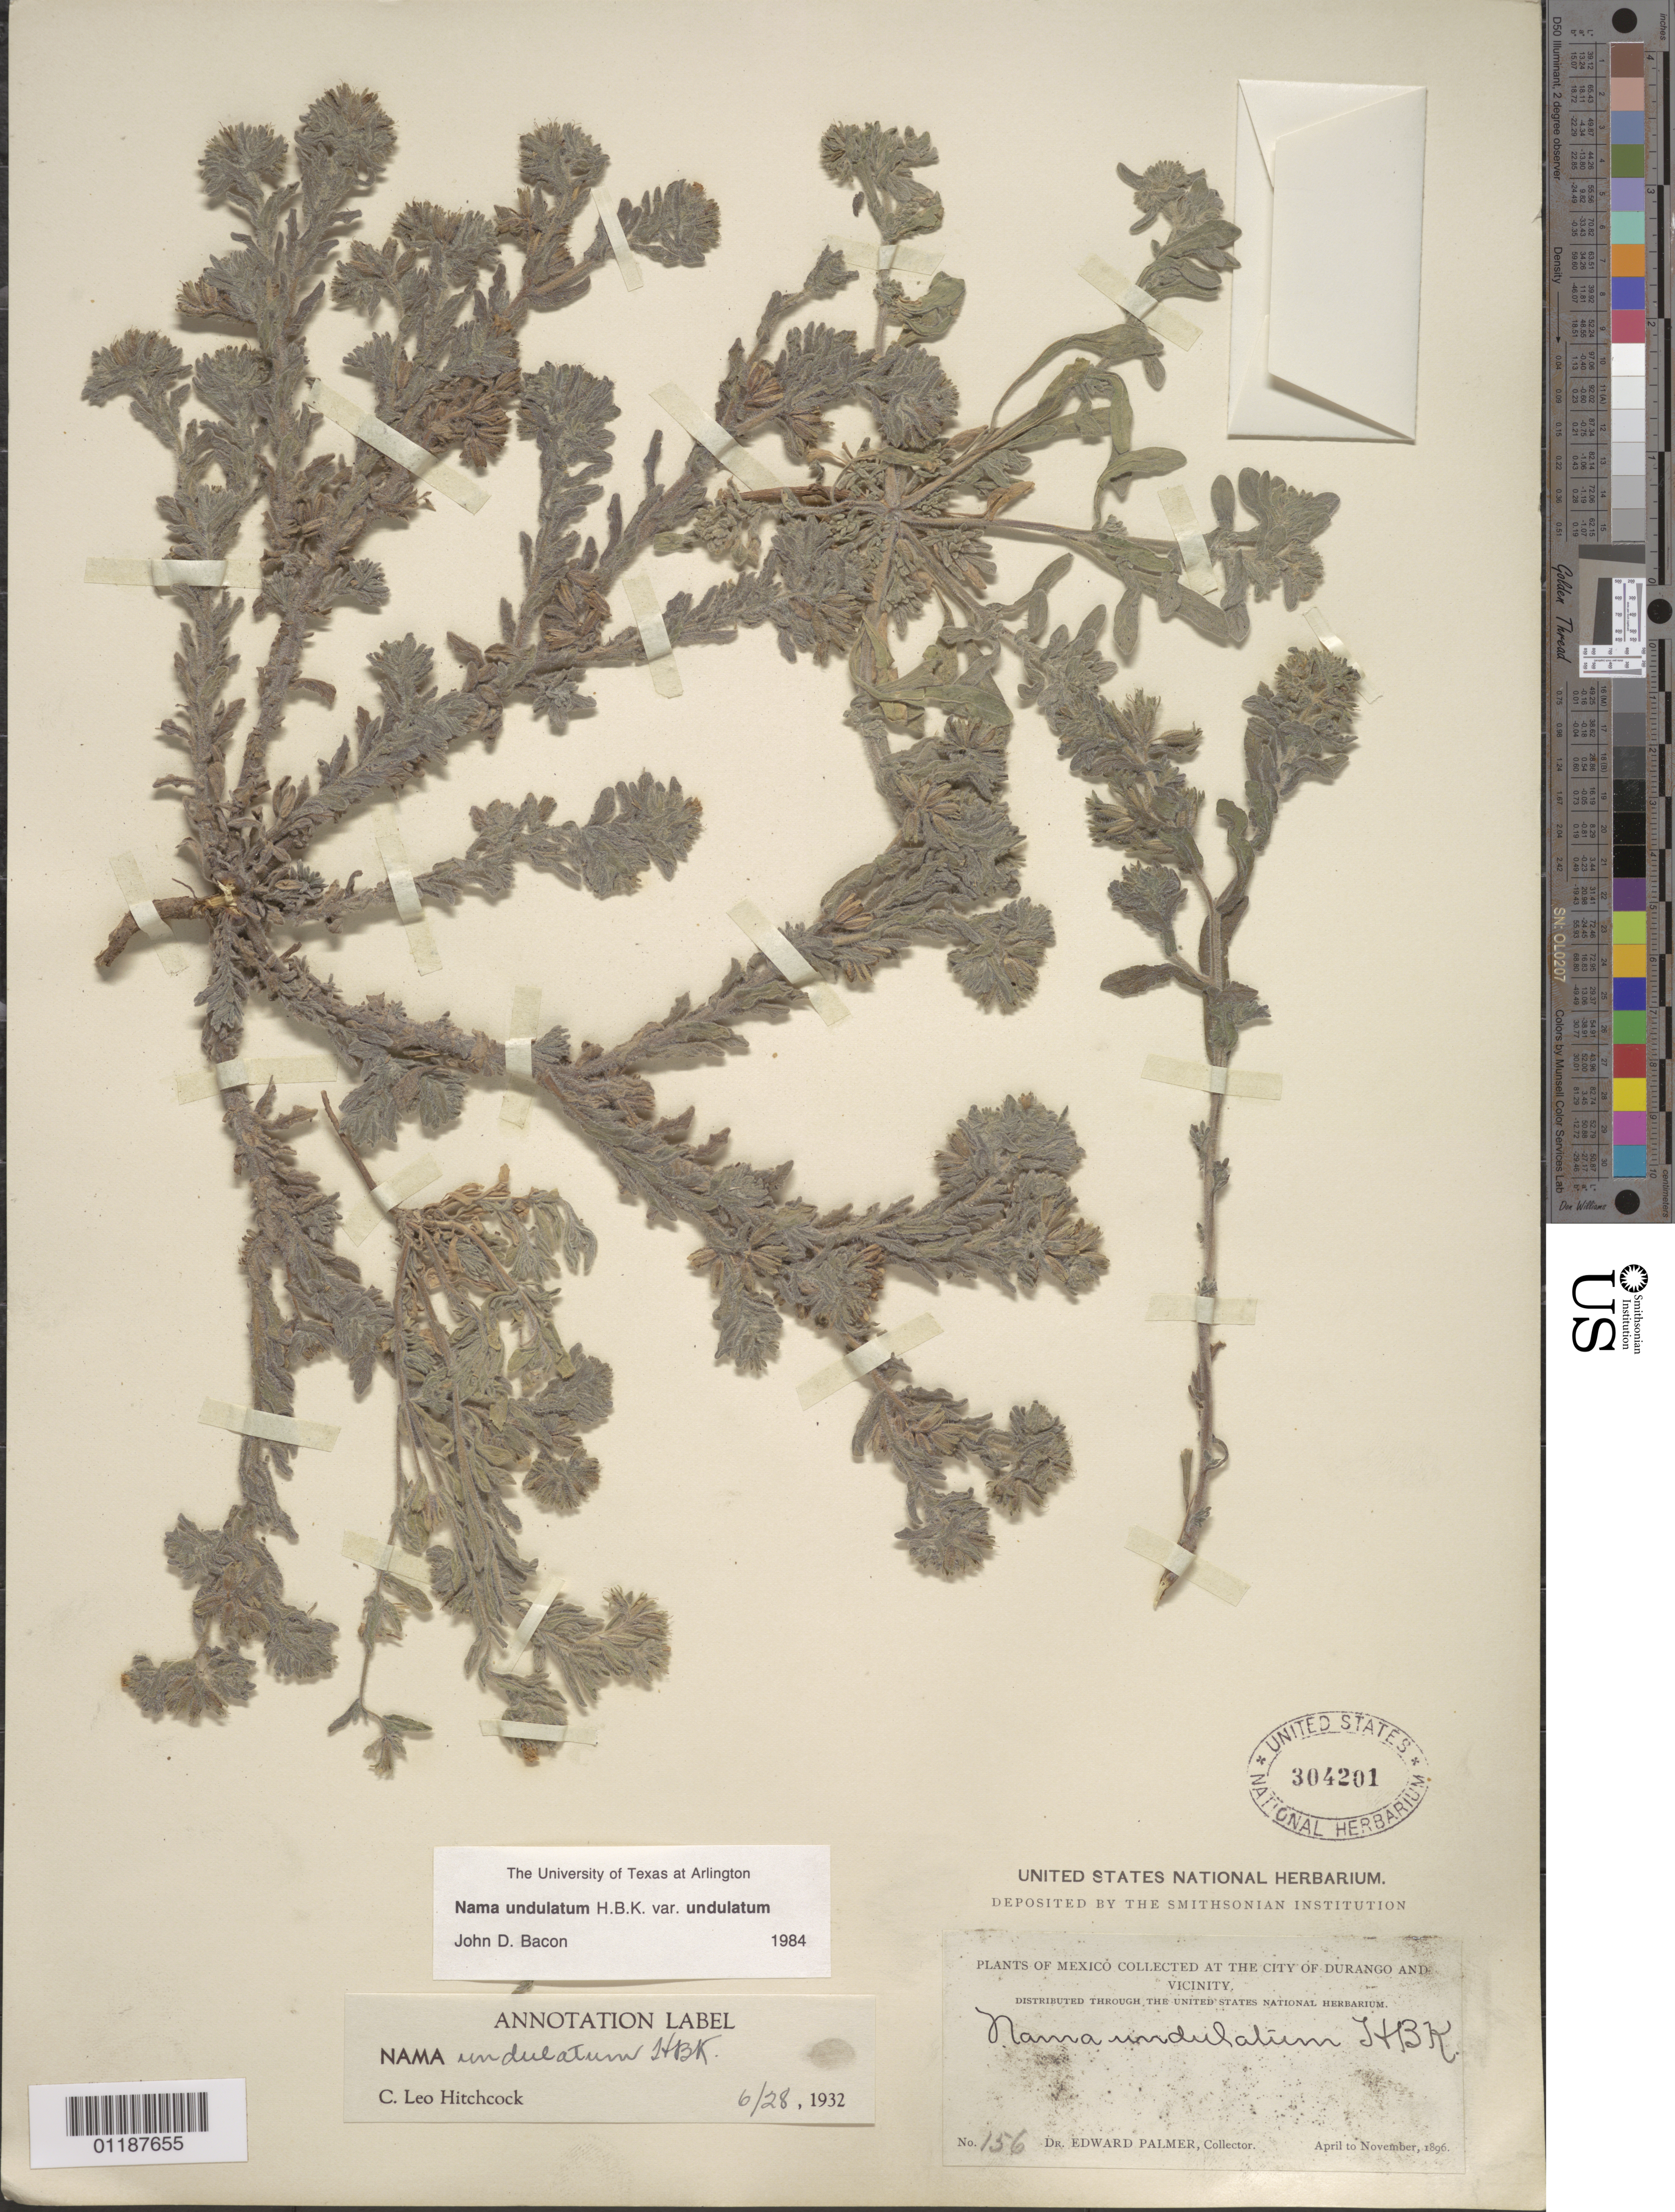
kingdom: Plantae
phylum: Tracheophyta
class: Magnoliopsida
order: Boraginales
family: Namaceae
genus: Nama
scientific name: Nama undulatum var. undulatum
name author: Kunth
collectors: E. Palmer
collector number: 156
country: Mexico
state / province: Durango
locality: Durango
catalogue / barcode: US 304201